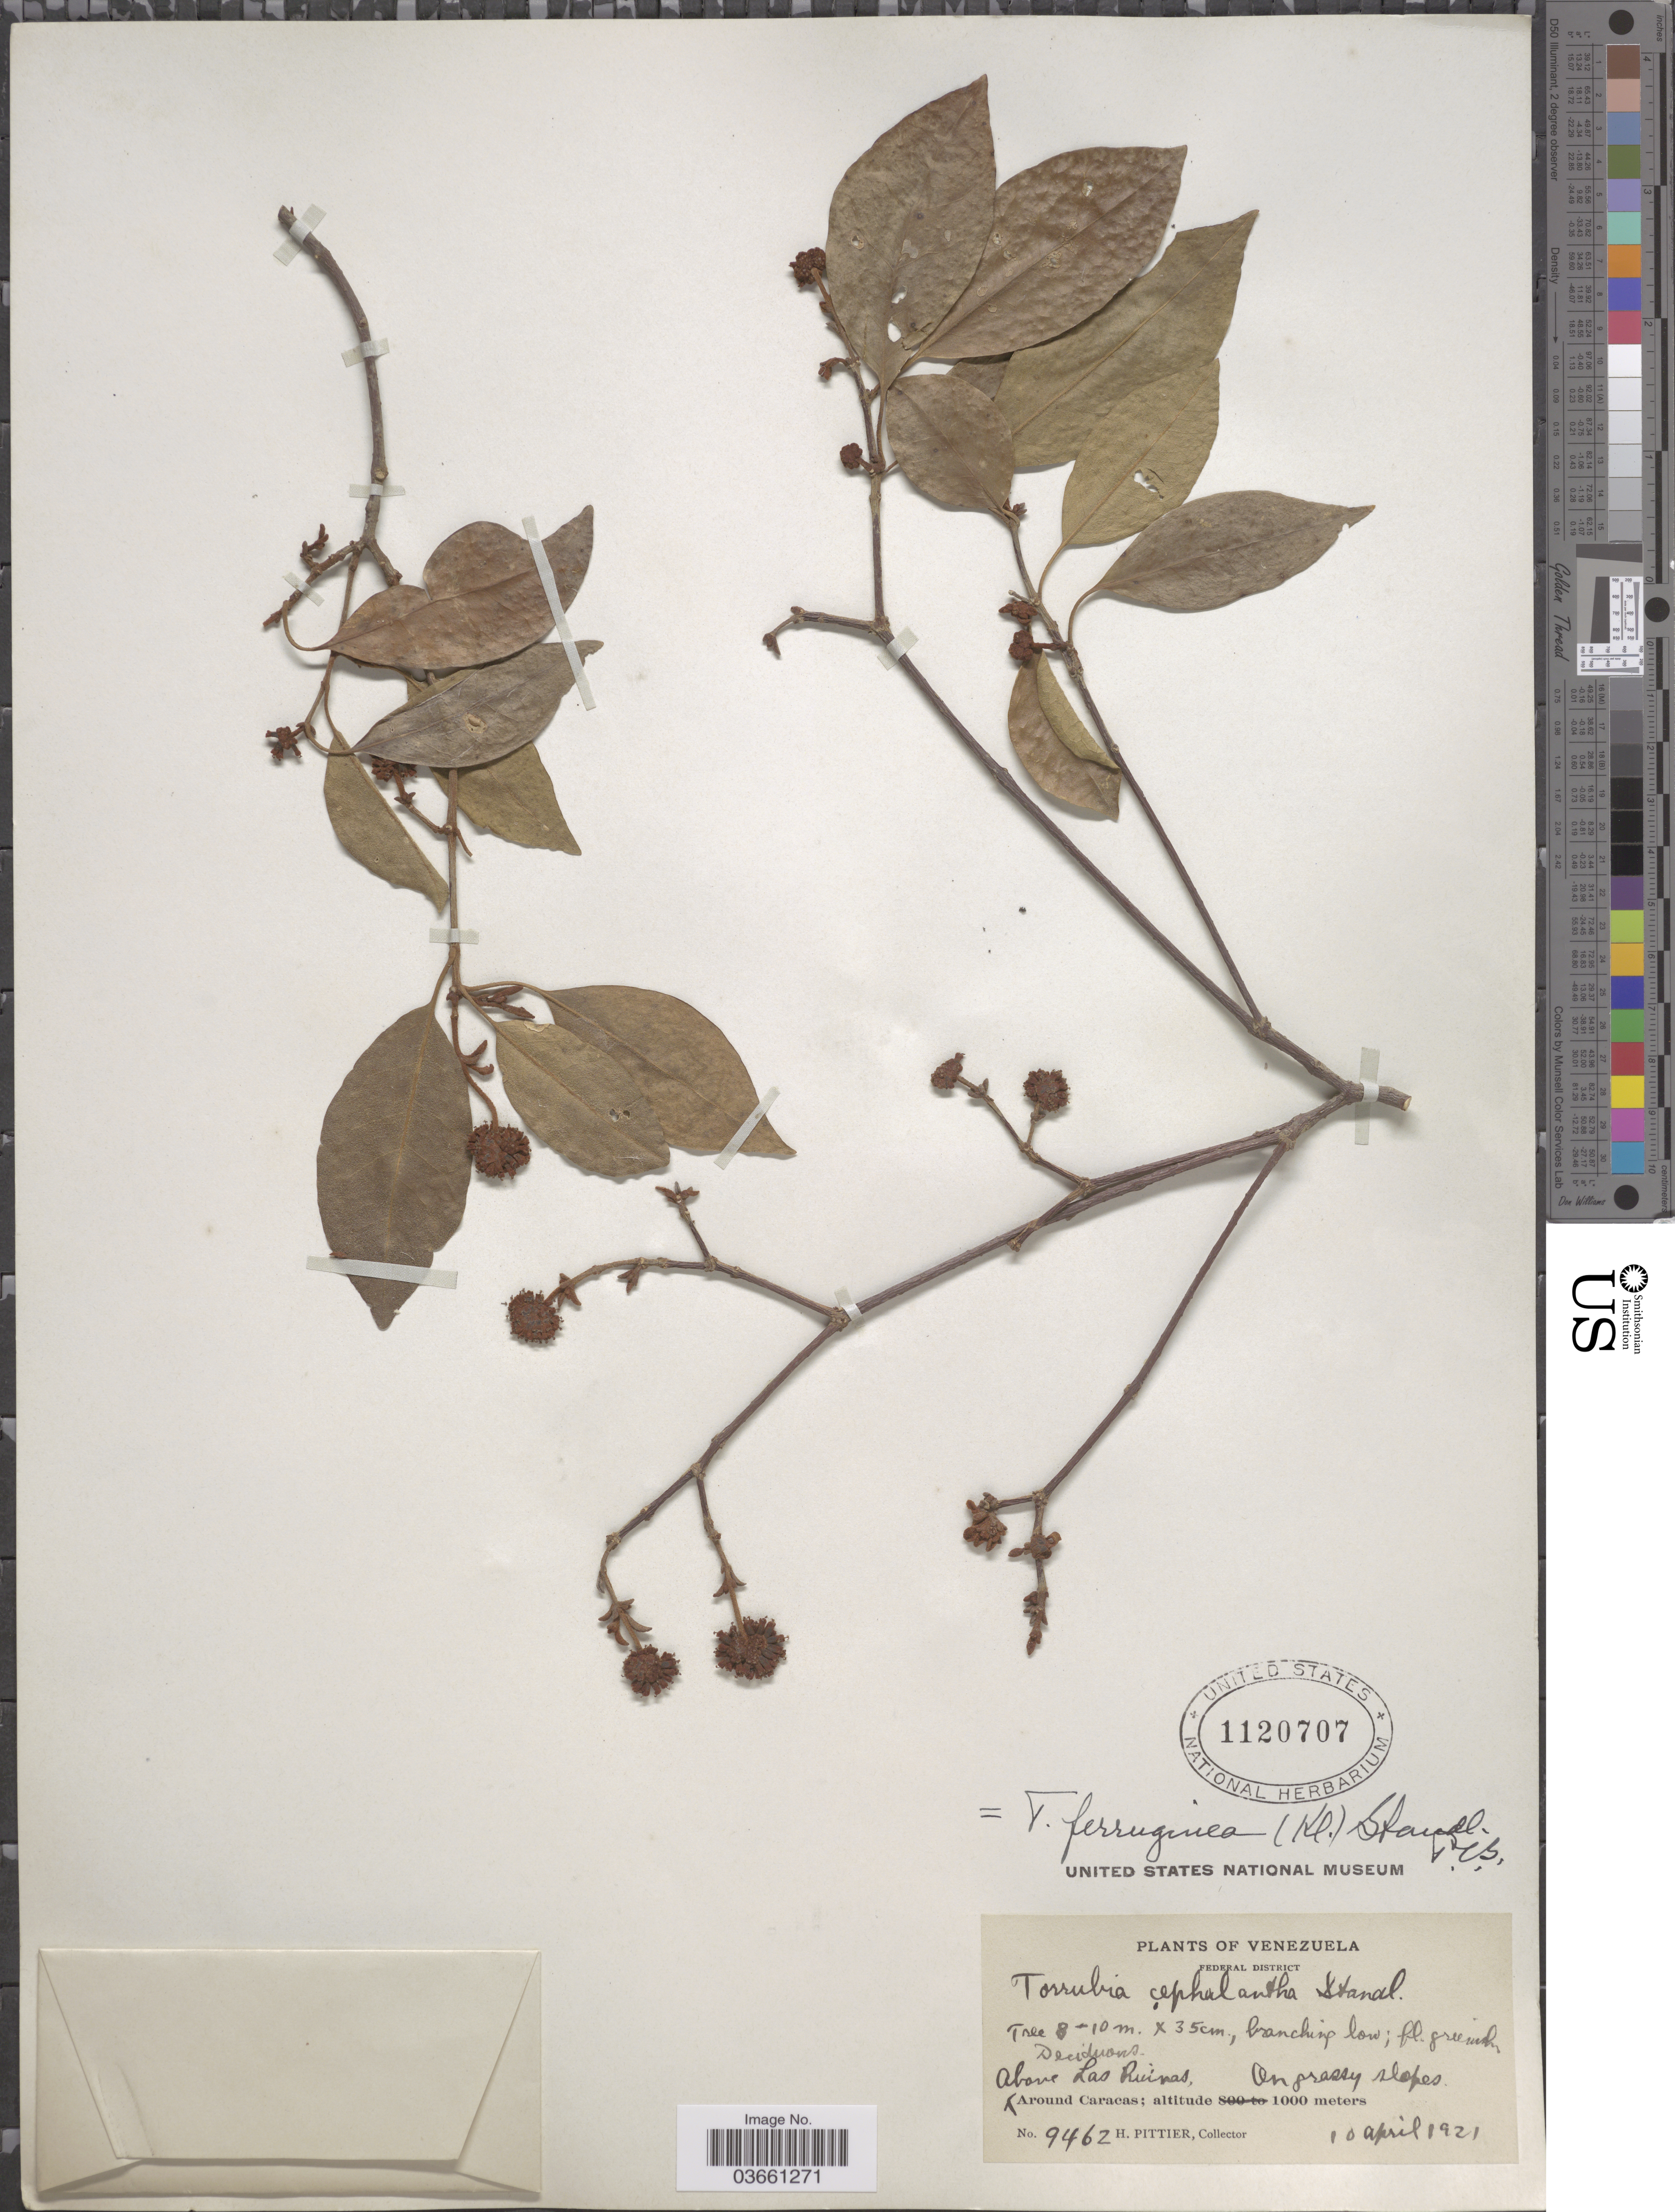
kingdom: Plantae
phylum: Tracheophyta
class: Magnoliopsida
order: Caryophyllales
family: Nyctaginaceae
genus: Guapira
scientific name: Guapira ferruginea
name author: (Klotzsch ex Choisy) Lundell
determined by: Strong, Mark T., (BOT), Smithsonian Institution - National Museum of Natural History (UNITED STATES)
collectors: H. F. Pittier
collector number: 9462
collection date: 1921-04-10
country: Venezuela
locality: Federal District. Above Las Ruipas. On grassy slopes. Around Caracas.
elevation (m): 1000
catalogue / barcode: US 1120707